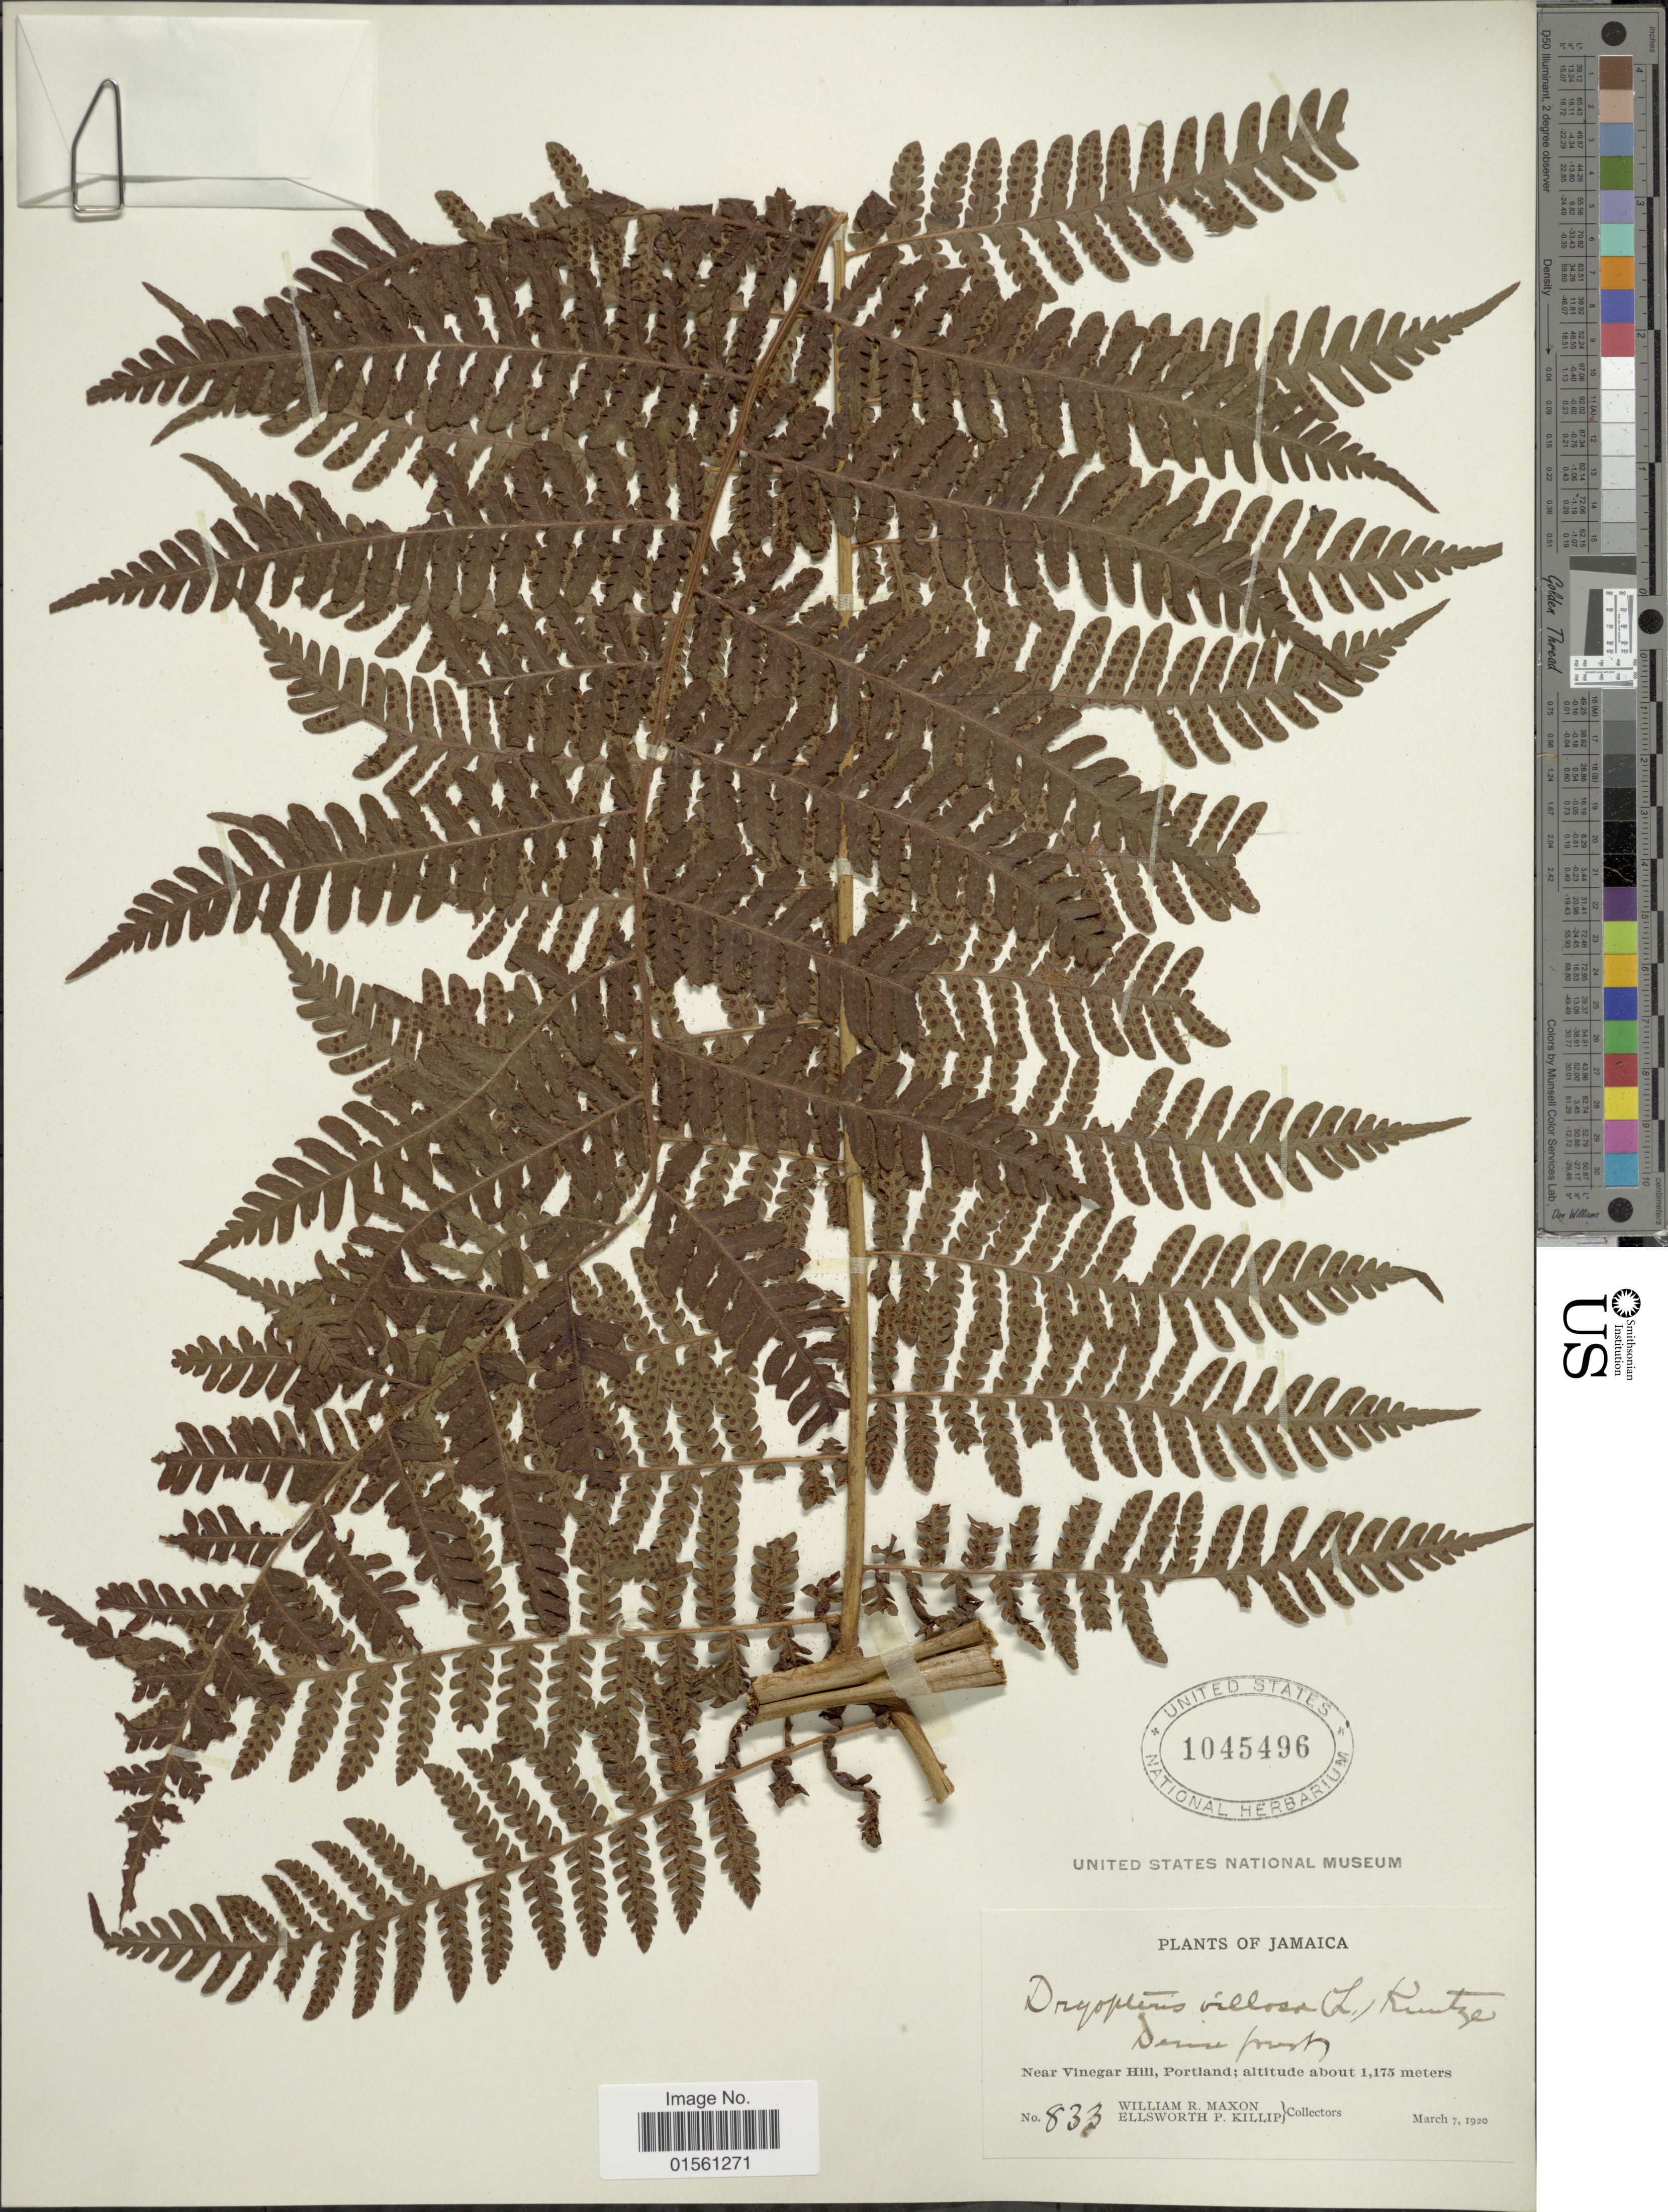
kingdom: Plantae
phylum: Tracheophyta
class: Polypodiopsida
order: Polypodiales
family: Dryopteridaceae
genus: Megalastrum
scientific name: Megalastrum villosum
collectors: W. R. Maxon & E. P. Killip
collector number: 833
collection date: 1920-03-07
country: Jamaica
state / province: Portland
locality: Near Vinegar Hill, Portland.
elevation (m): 1175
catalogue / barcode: US 1045496